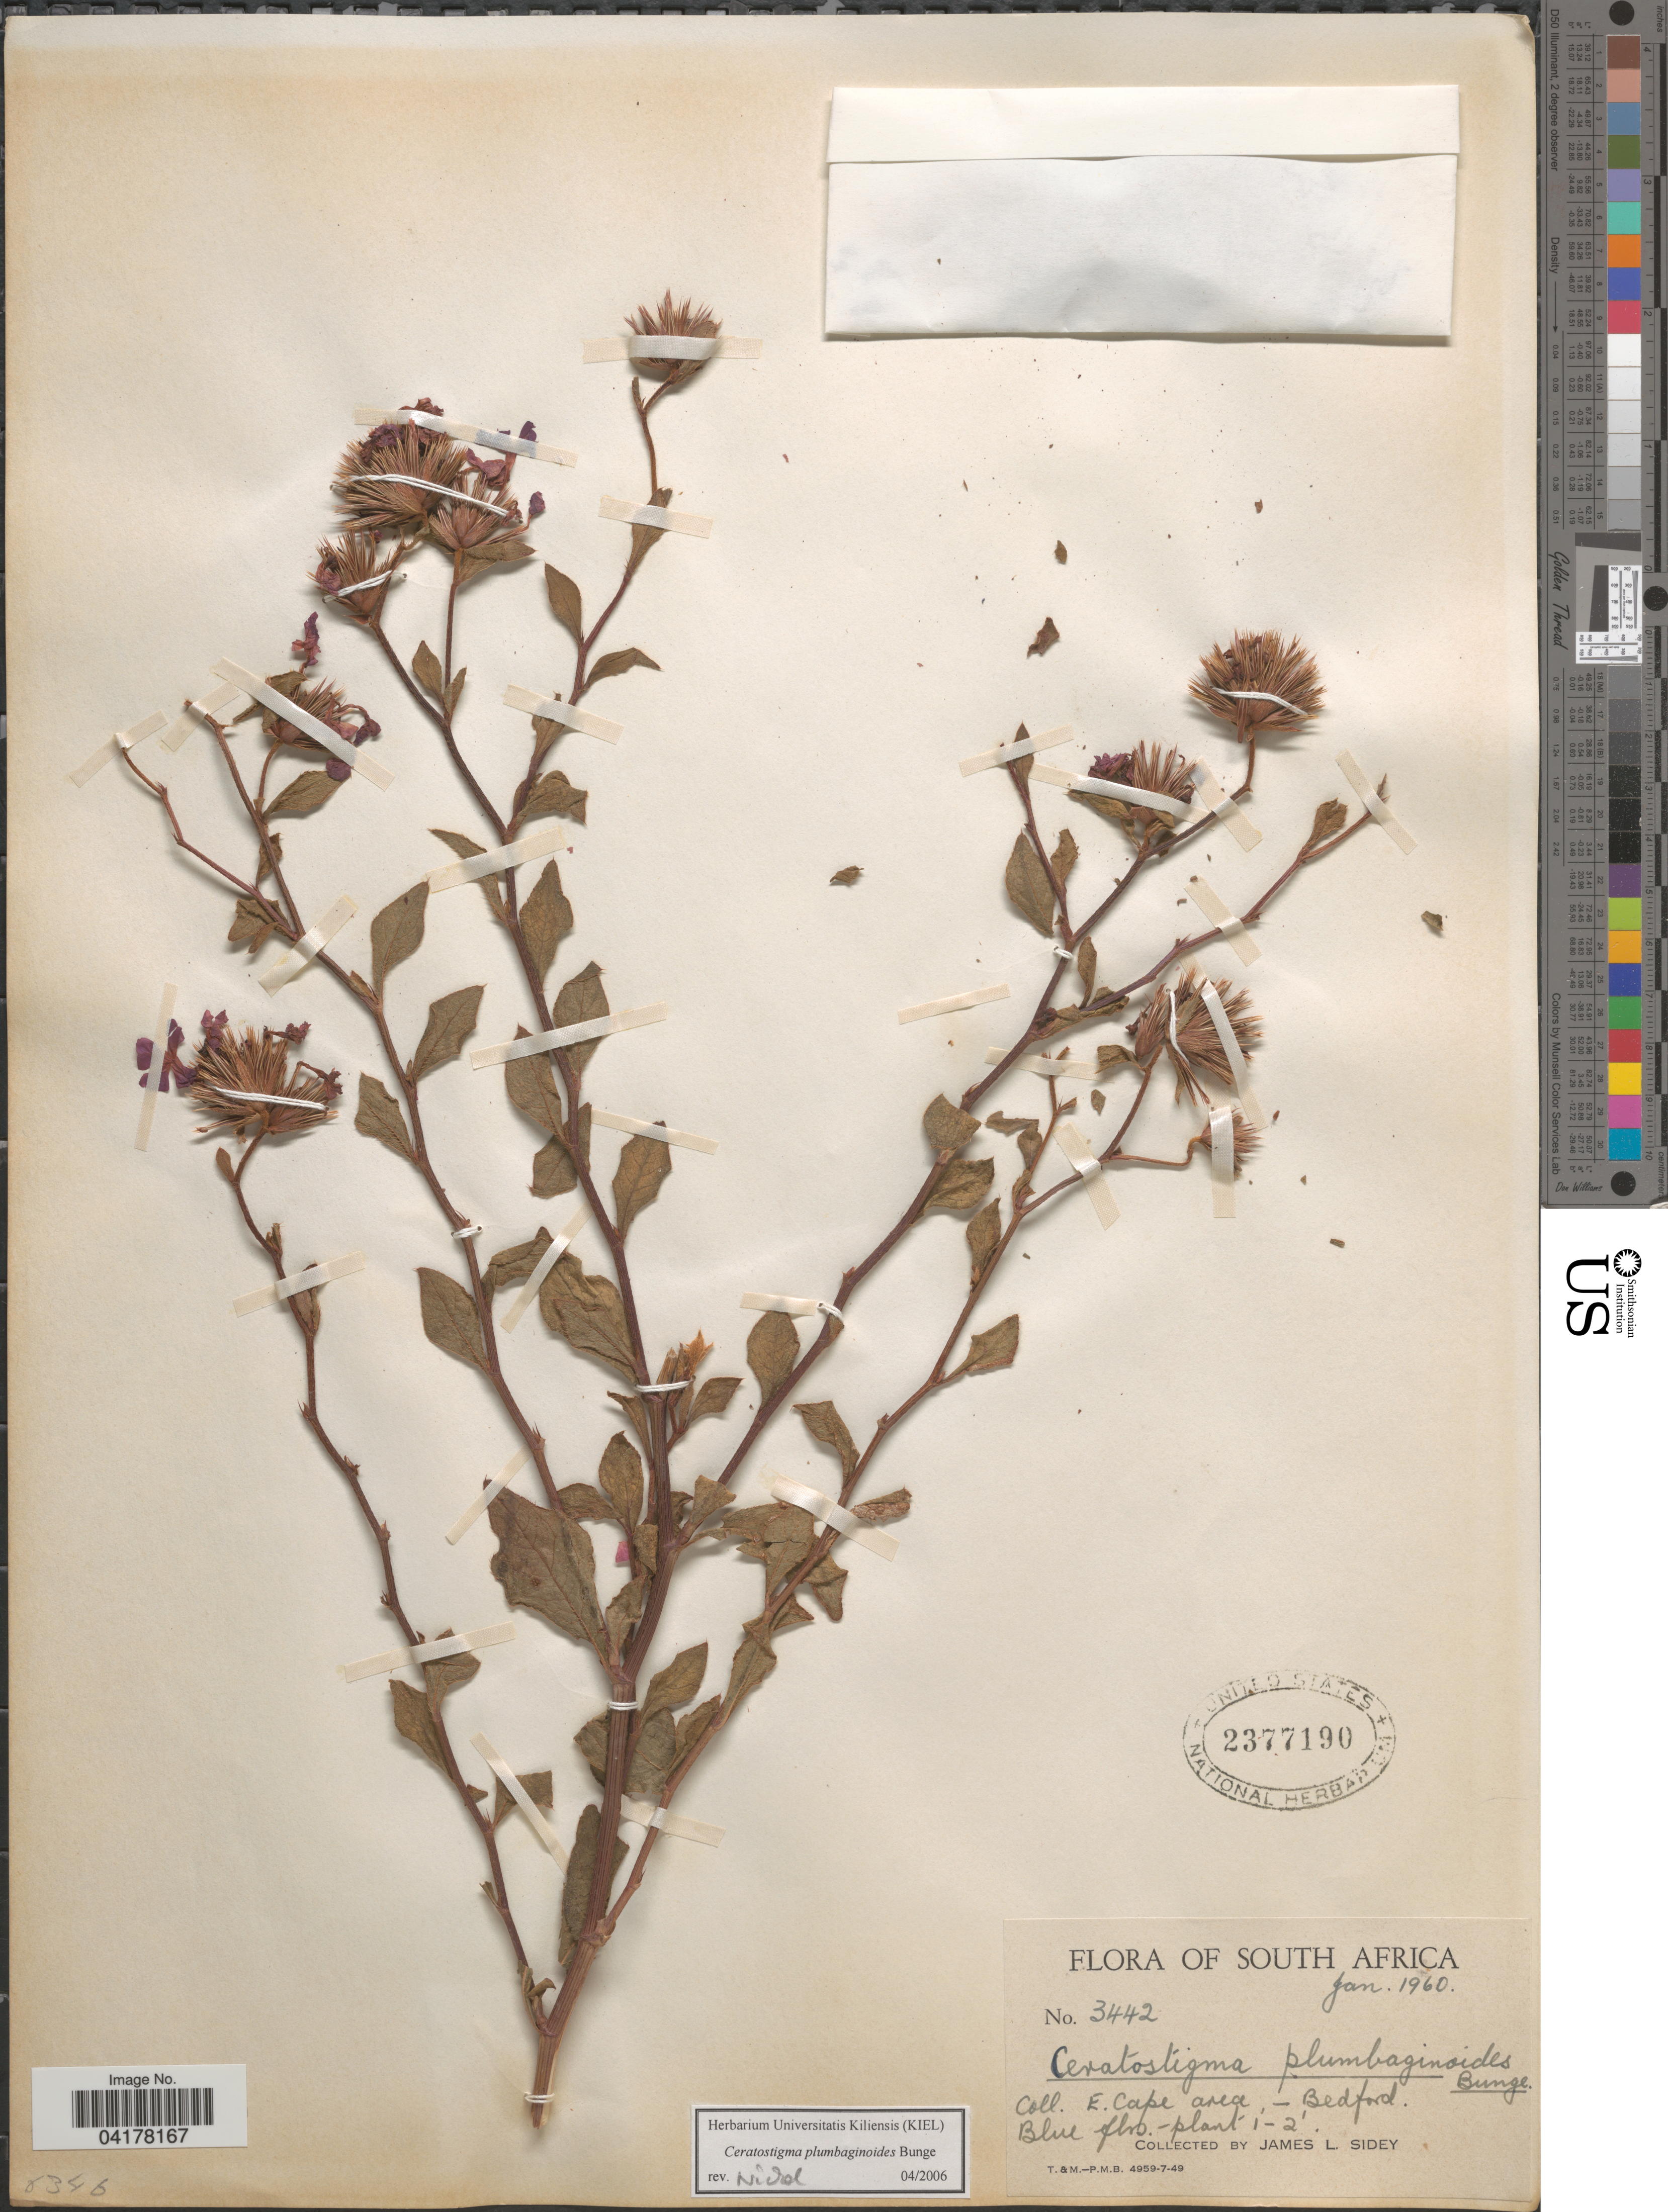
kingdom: Plantae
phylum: Tracheophyta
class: Magnoliopsida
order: Caryophyllales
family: Plumbaginaceae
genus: Ceratostigma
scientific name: Ceratostigma plumbaginoides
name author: Bunge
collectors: J. L. Sidey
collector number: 3442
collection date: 1960-01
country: South Africa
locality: E. Cape area,- Bedford.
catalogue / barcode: US 2377190